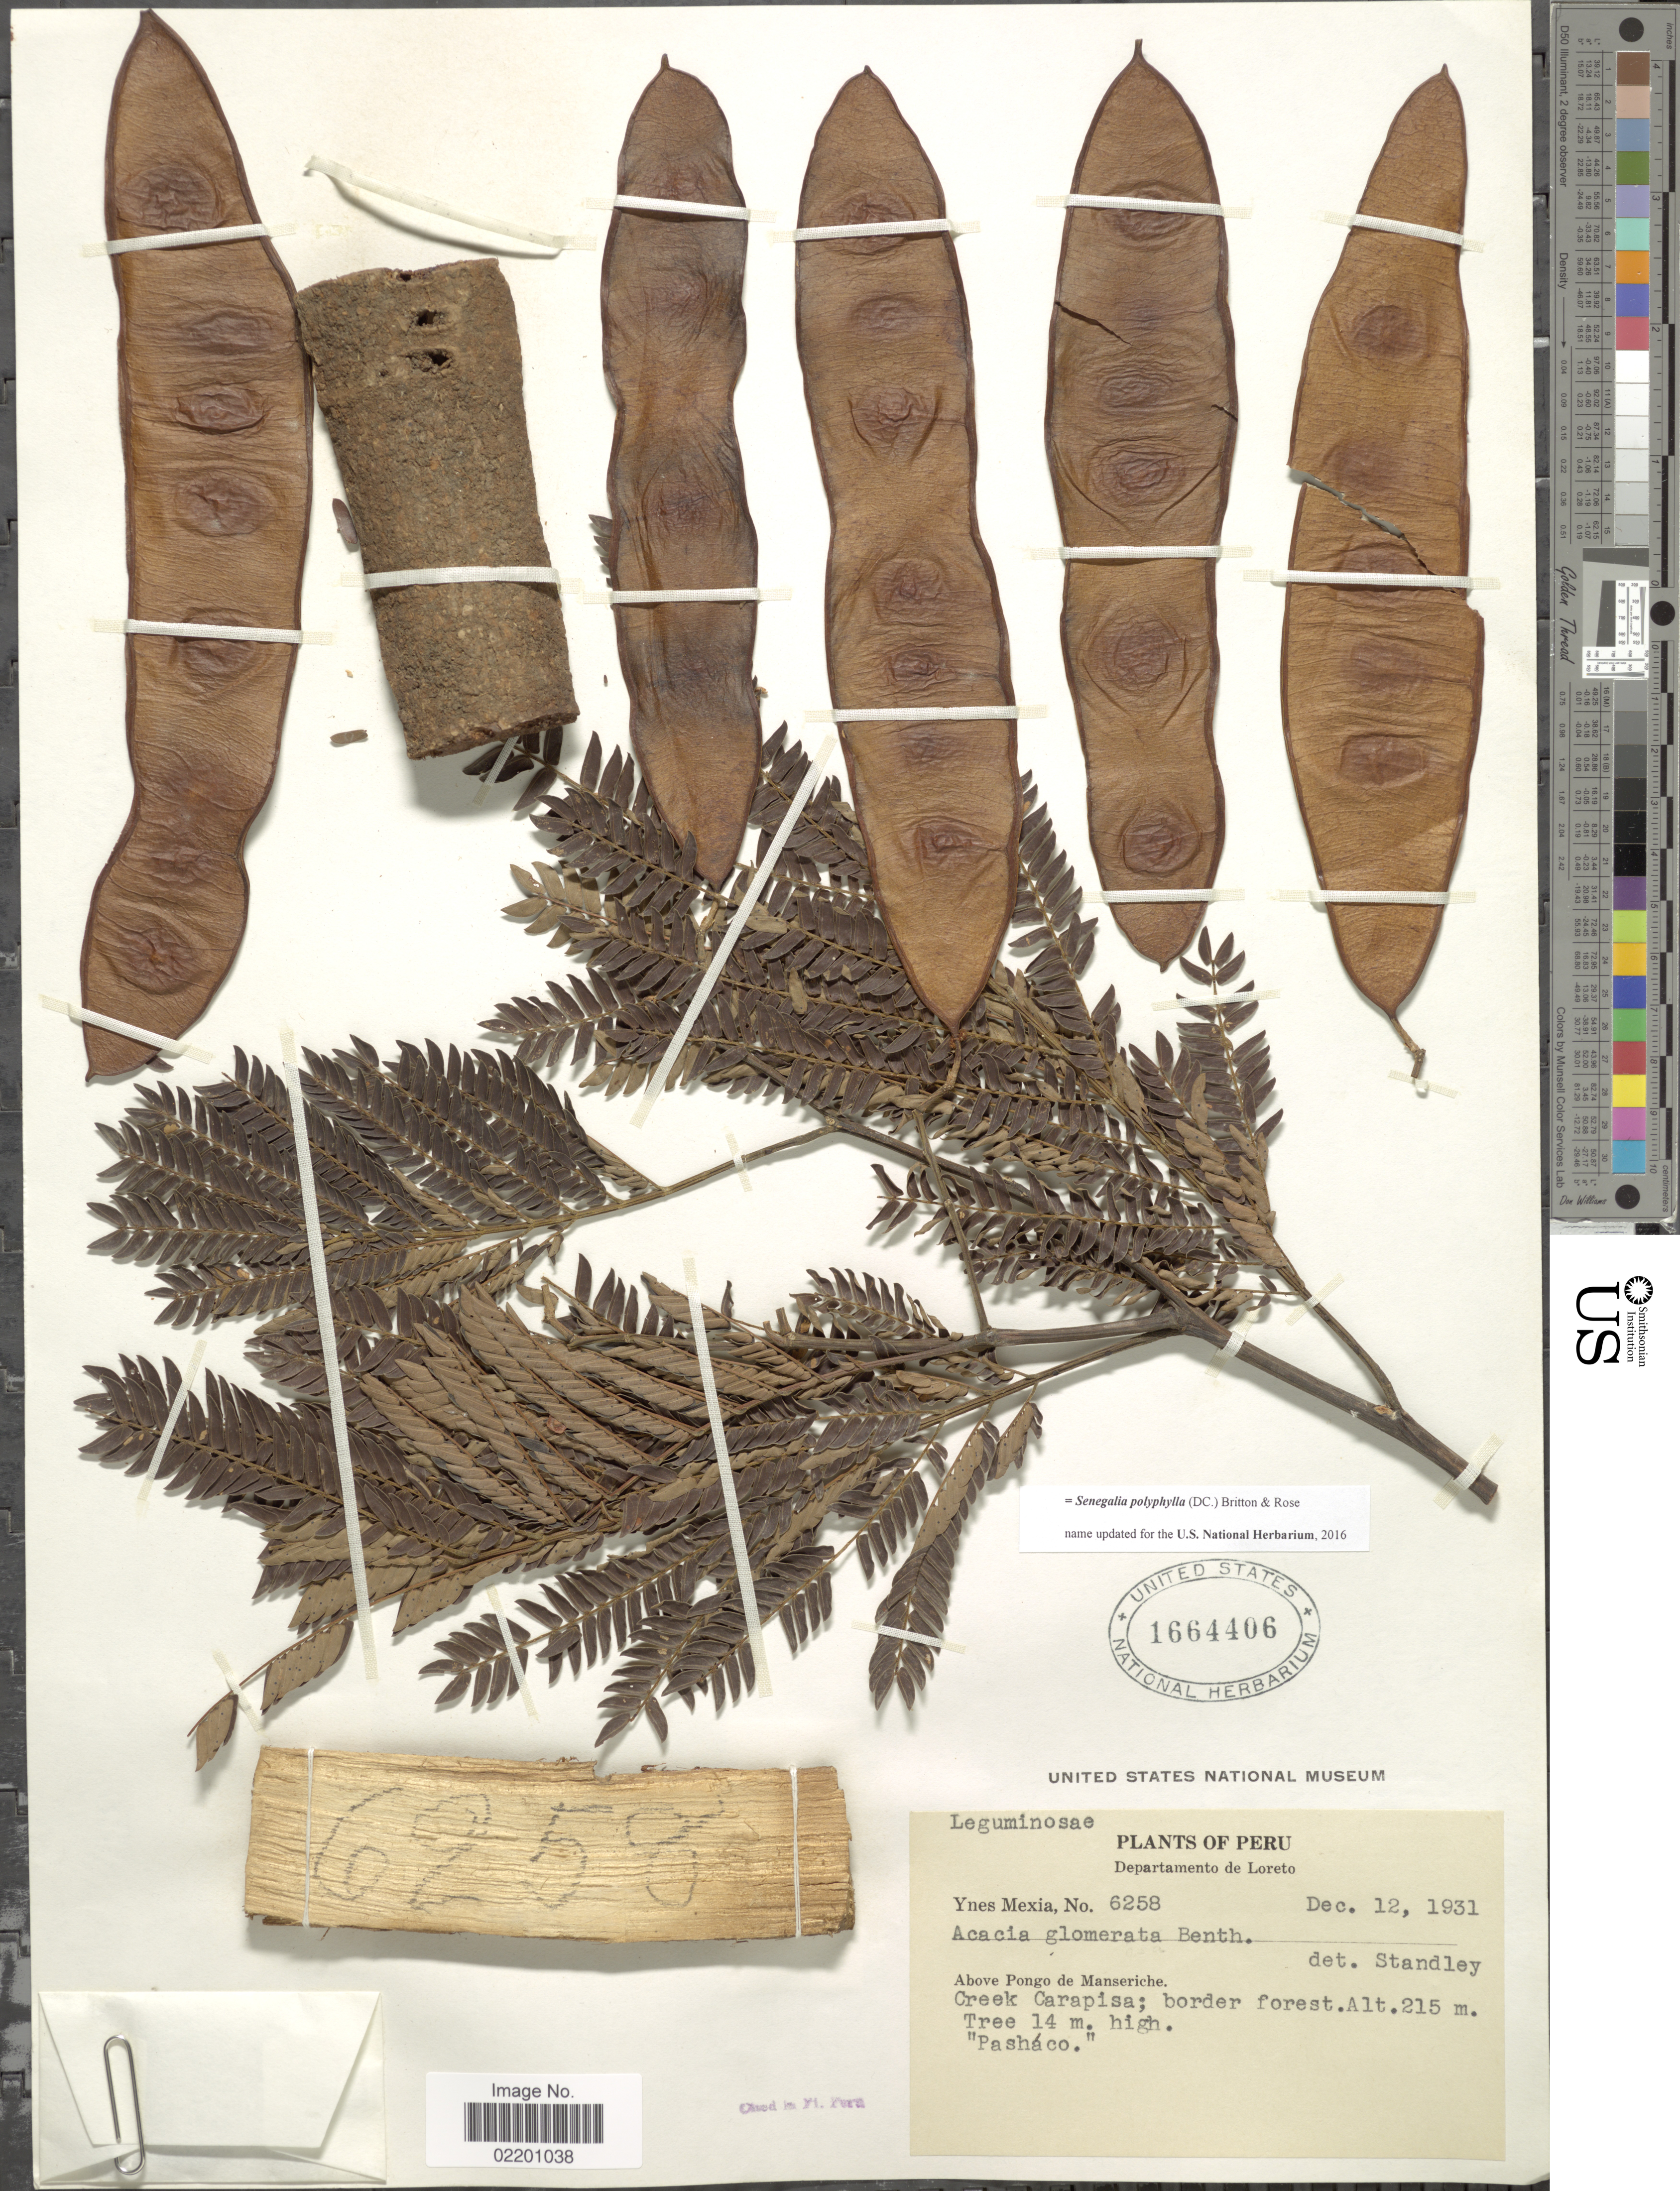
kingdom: Plantae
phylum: Tracheophyta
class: Magnoliopsida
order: Fabales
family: Fabaceae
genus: Senegalia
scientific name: Senegalia polyphylla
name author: (DC.) Britton & Rose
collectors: Y. Mexia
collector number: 6258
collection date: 1931-12-12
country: Peru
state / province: Loreto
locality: Above Pongo de Manseriche. Creek Carapisa; border forest. "Paschaco".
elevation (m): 215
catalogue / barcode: US 1664406